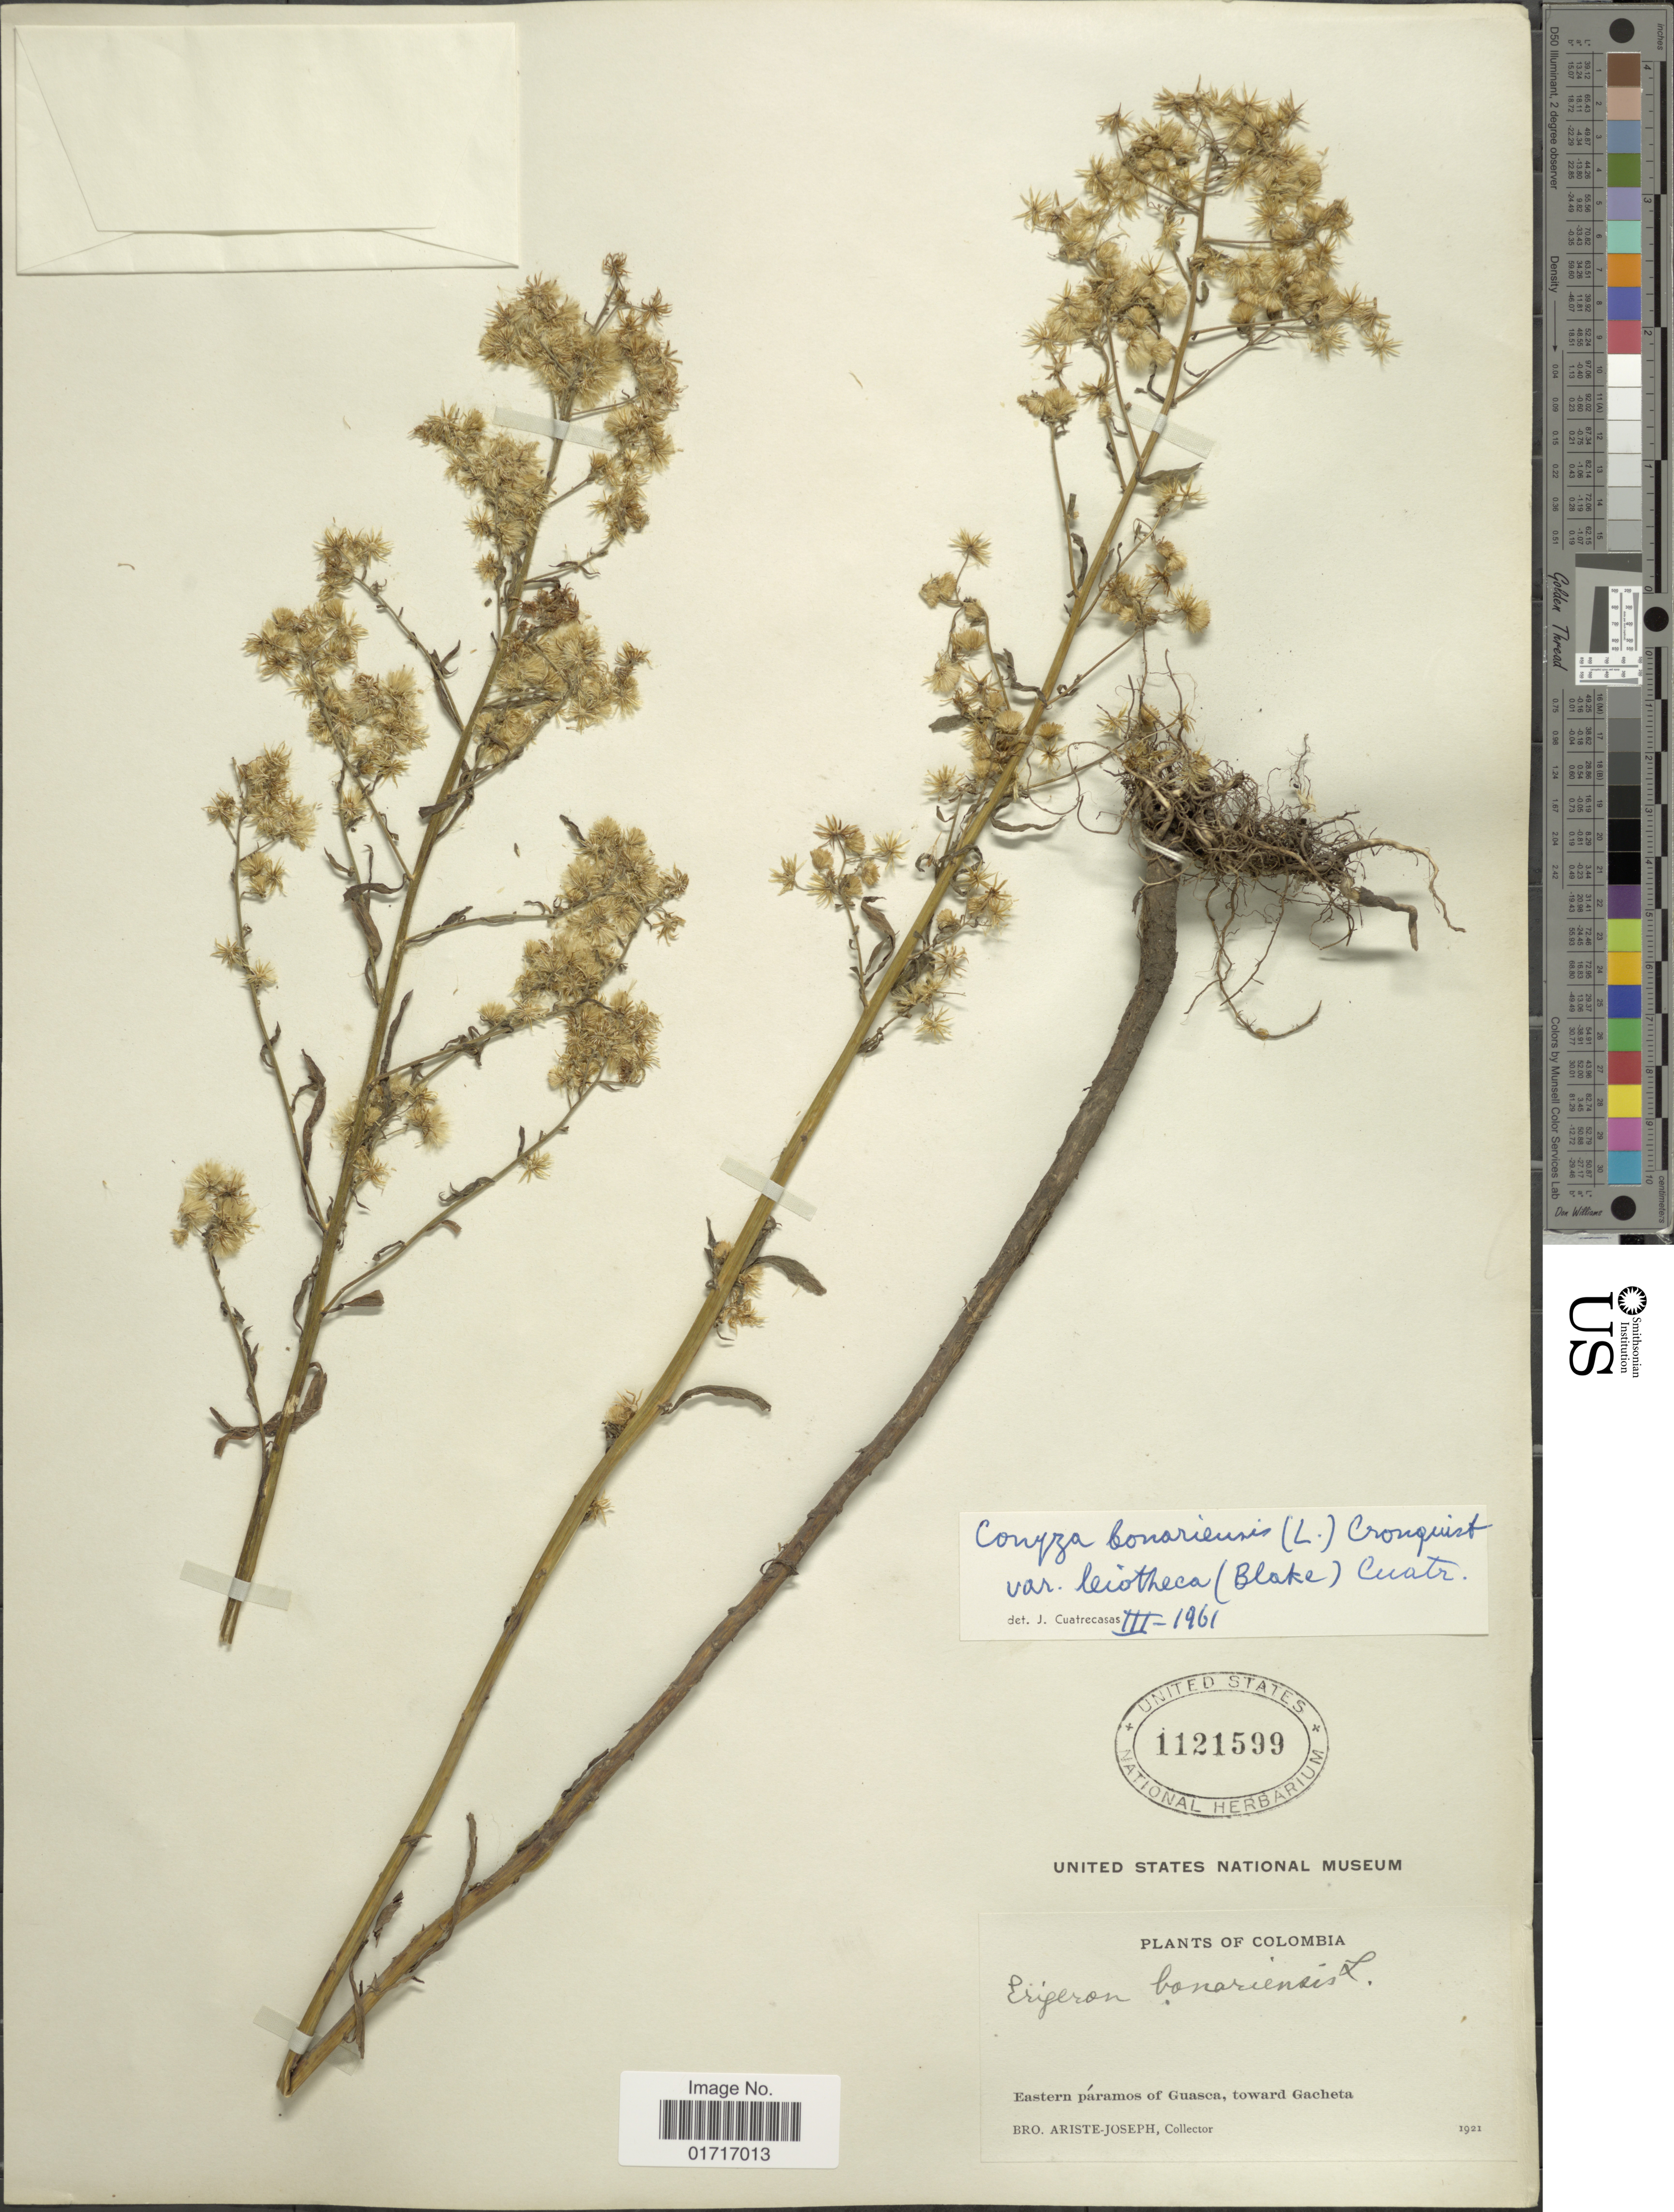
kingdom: Plantae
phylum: Tracheophyta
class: Magnoliopsida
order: Asterales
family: Asteraceae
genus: Conyza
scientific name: Conyza bonariensis var. leiotheca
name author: (S.F. Blake) Cuatrec.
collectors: Bro. Ariste-Joseph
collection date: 1921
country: Colombia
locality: Eastern paramos of Guasca, toward Gacheta.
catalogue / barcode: US 1121599